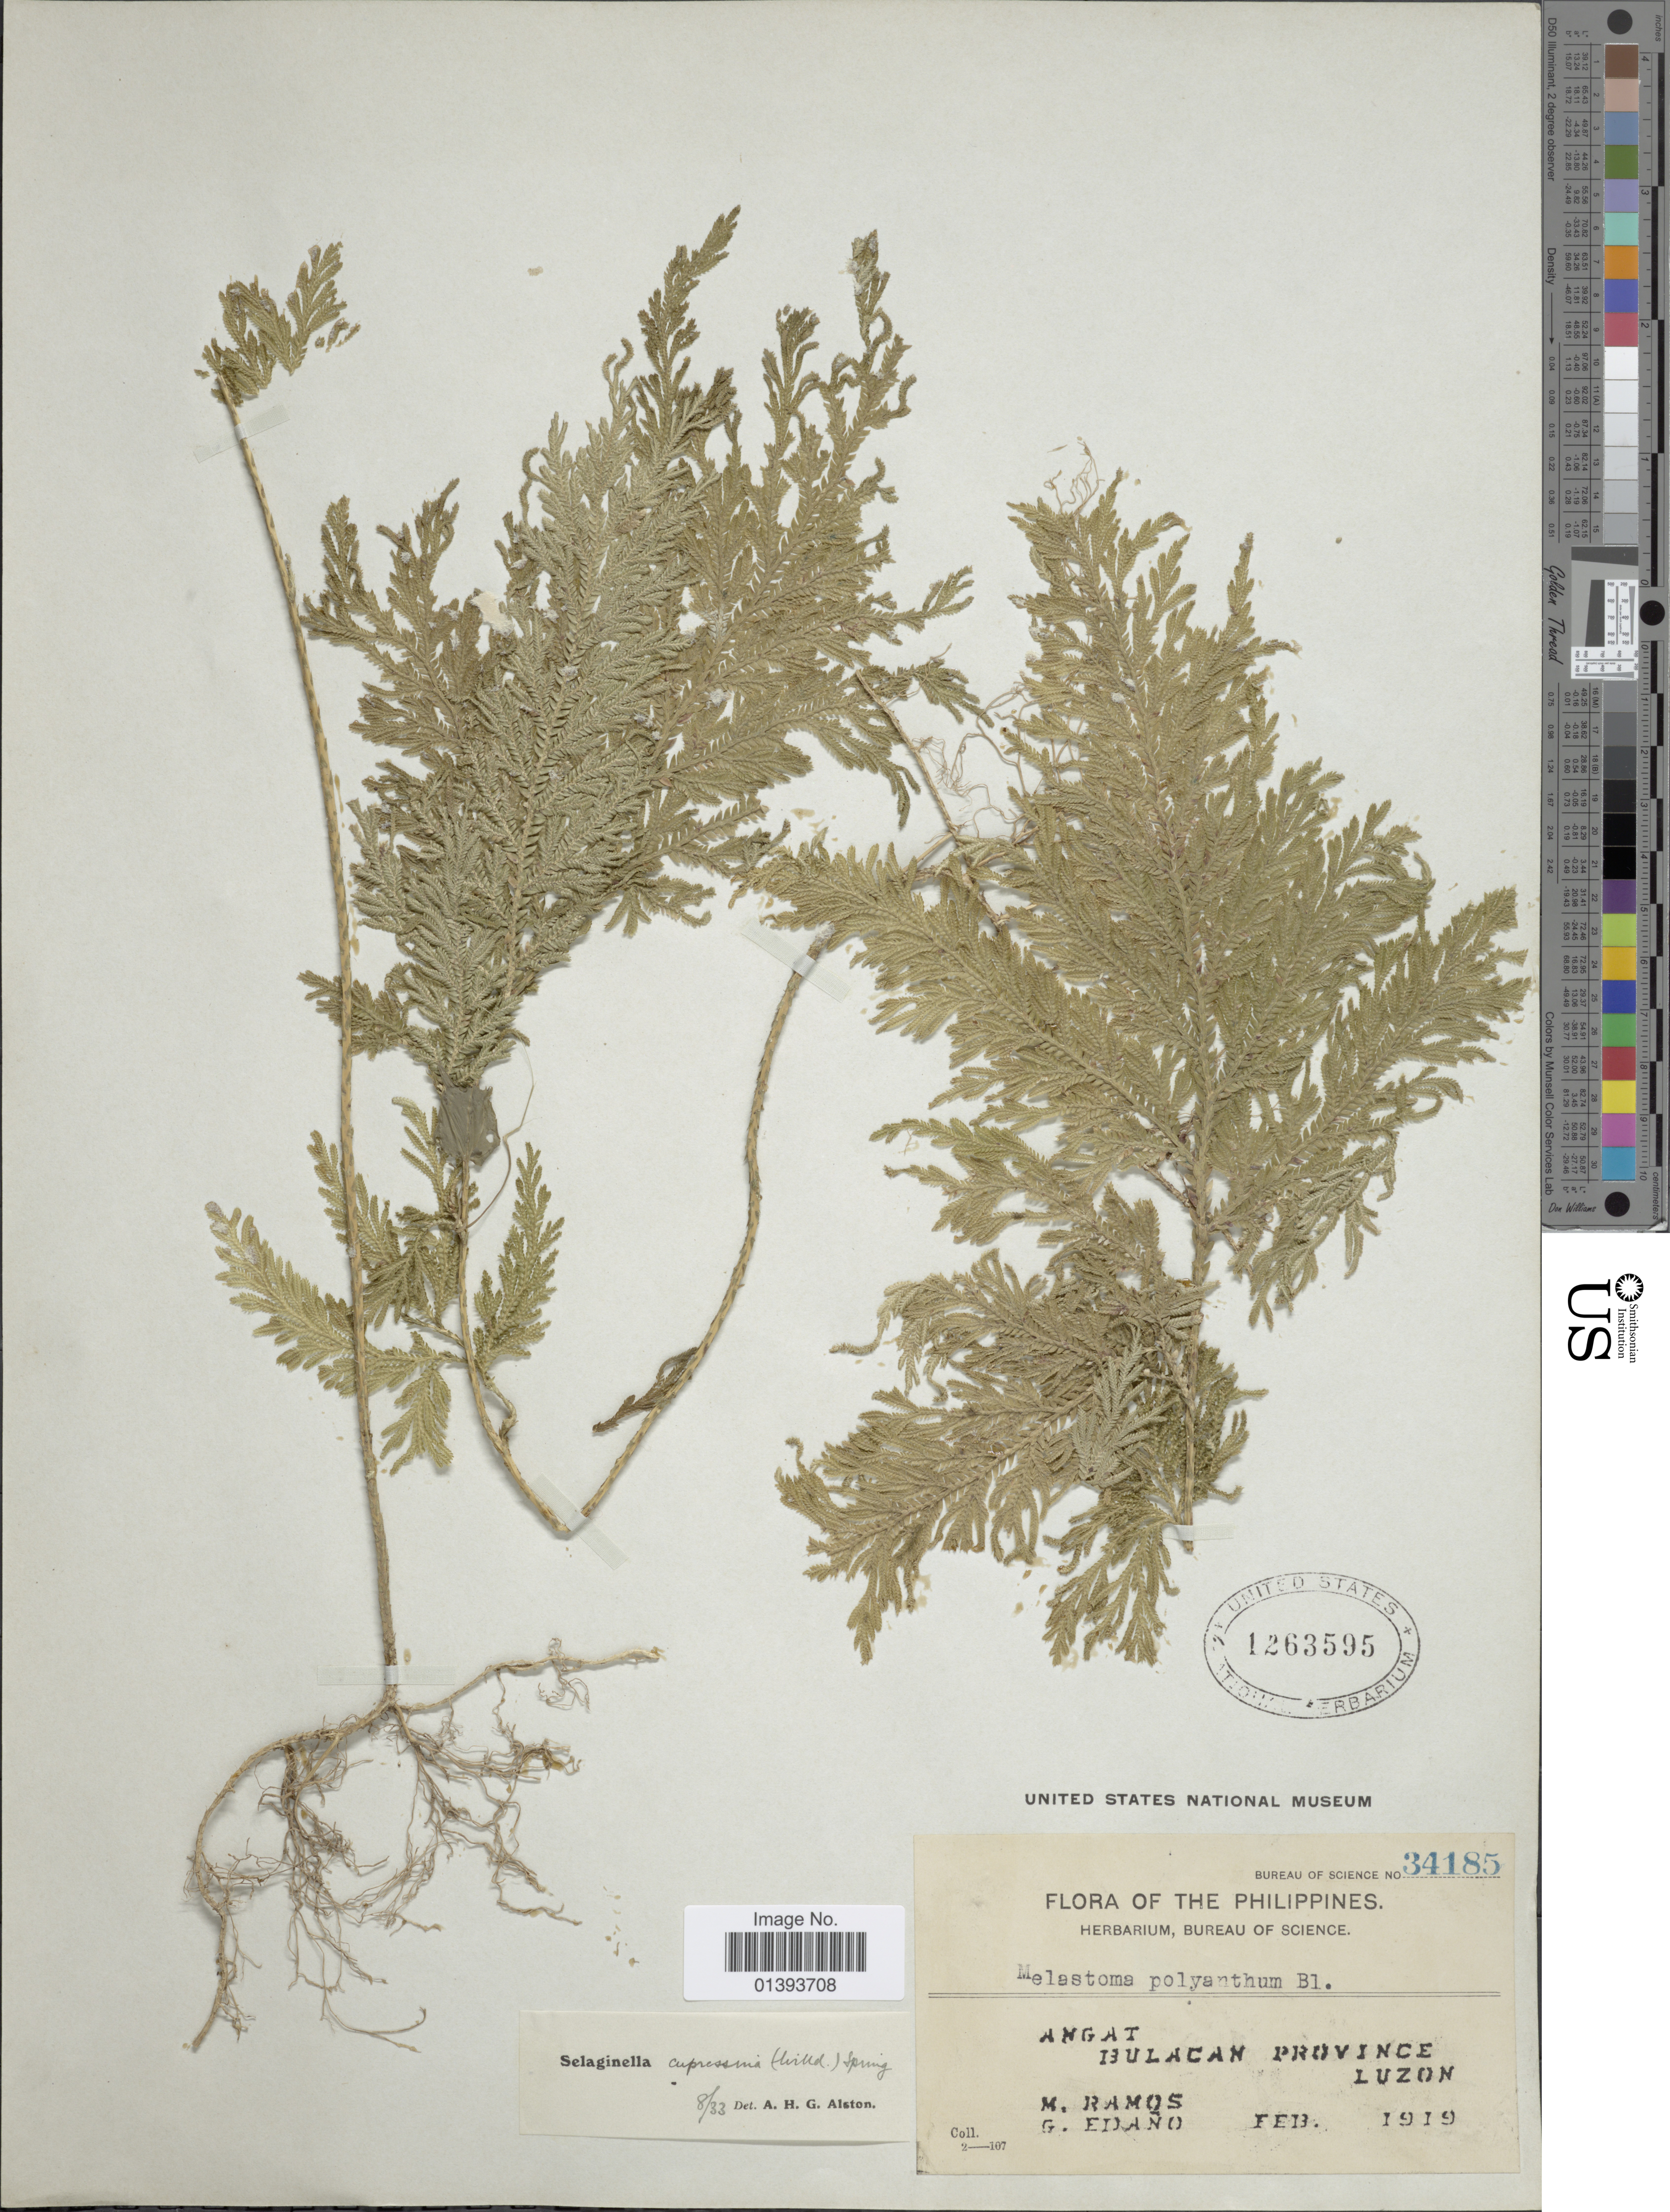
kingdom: Plantae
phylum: Tracheophyta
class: Lycopodiopsida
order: Selaginellales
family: Selaginellaceae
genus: Selaginella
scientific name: Selaginella cupressina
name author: (Willd.) Spring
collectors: M. Ramos & G. Edaño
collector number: Bureau of Science 34185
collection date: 1919-02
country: Philippines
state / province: Central Luzon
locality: Angat Bulacan province Luzon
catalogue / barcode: US 1263595